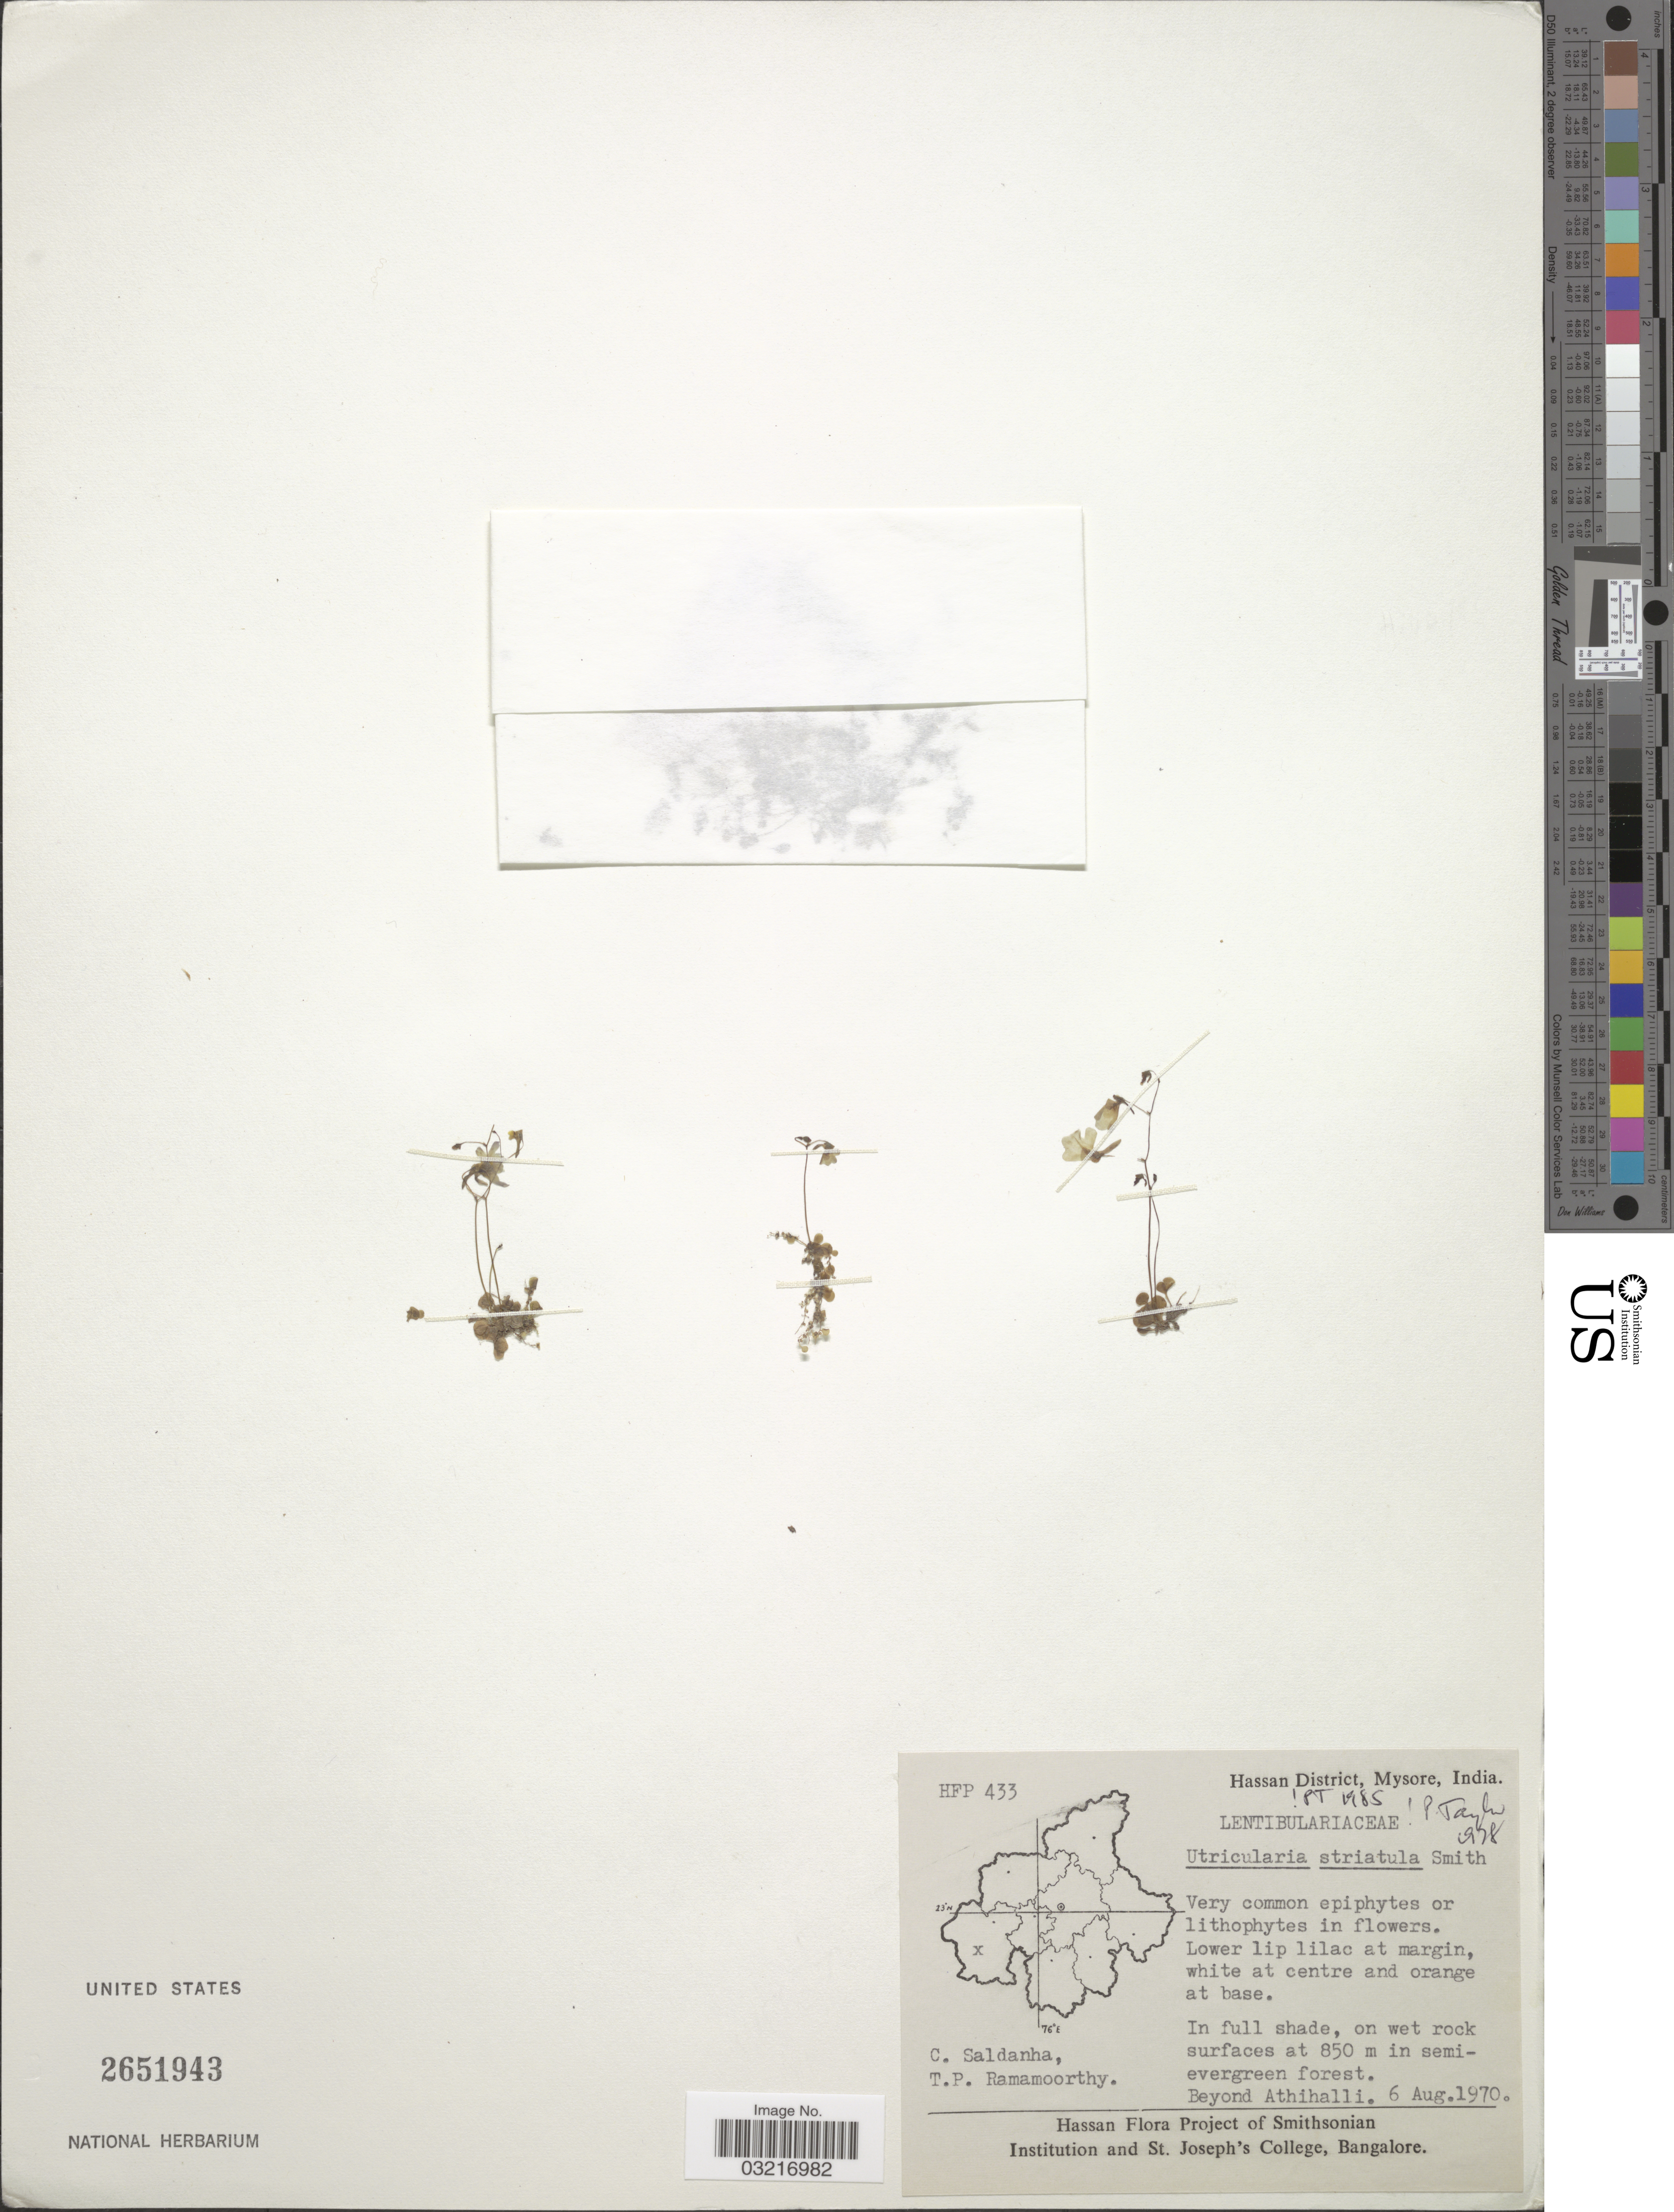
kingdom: Plantae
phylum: Tracheophyta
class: Magnoliopsida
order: Lamiales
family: Lentibulariaceae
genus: Utricularia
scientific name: Utricularia striatula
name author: Sm.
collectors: C. Saldanha & T. P. Ramamoorthy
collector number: HFP433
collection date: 1970-08-06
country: India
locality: Hassan District, Mysore, Beyond Athihalli.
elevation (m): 850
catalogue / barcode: US 2651943